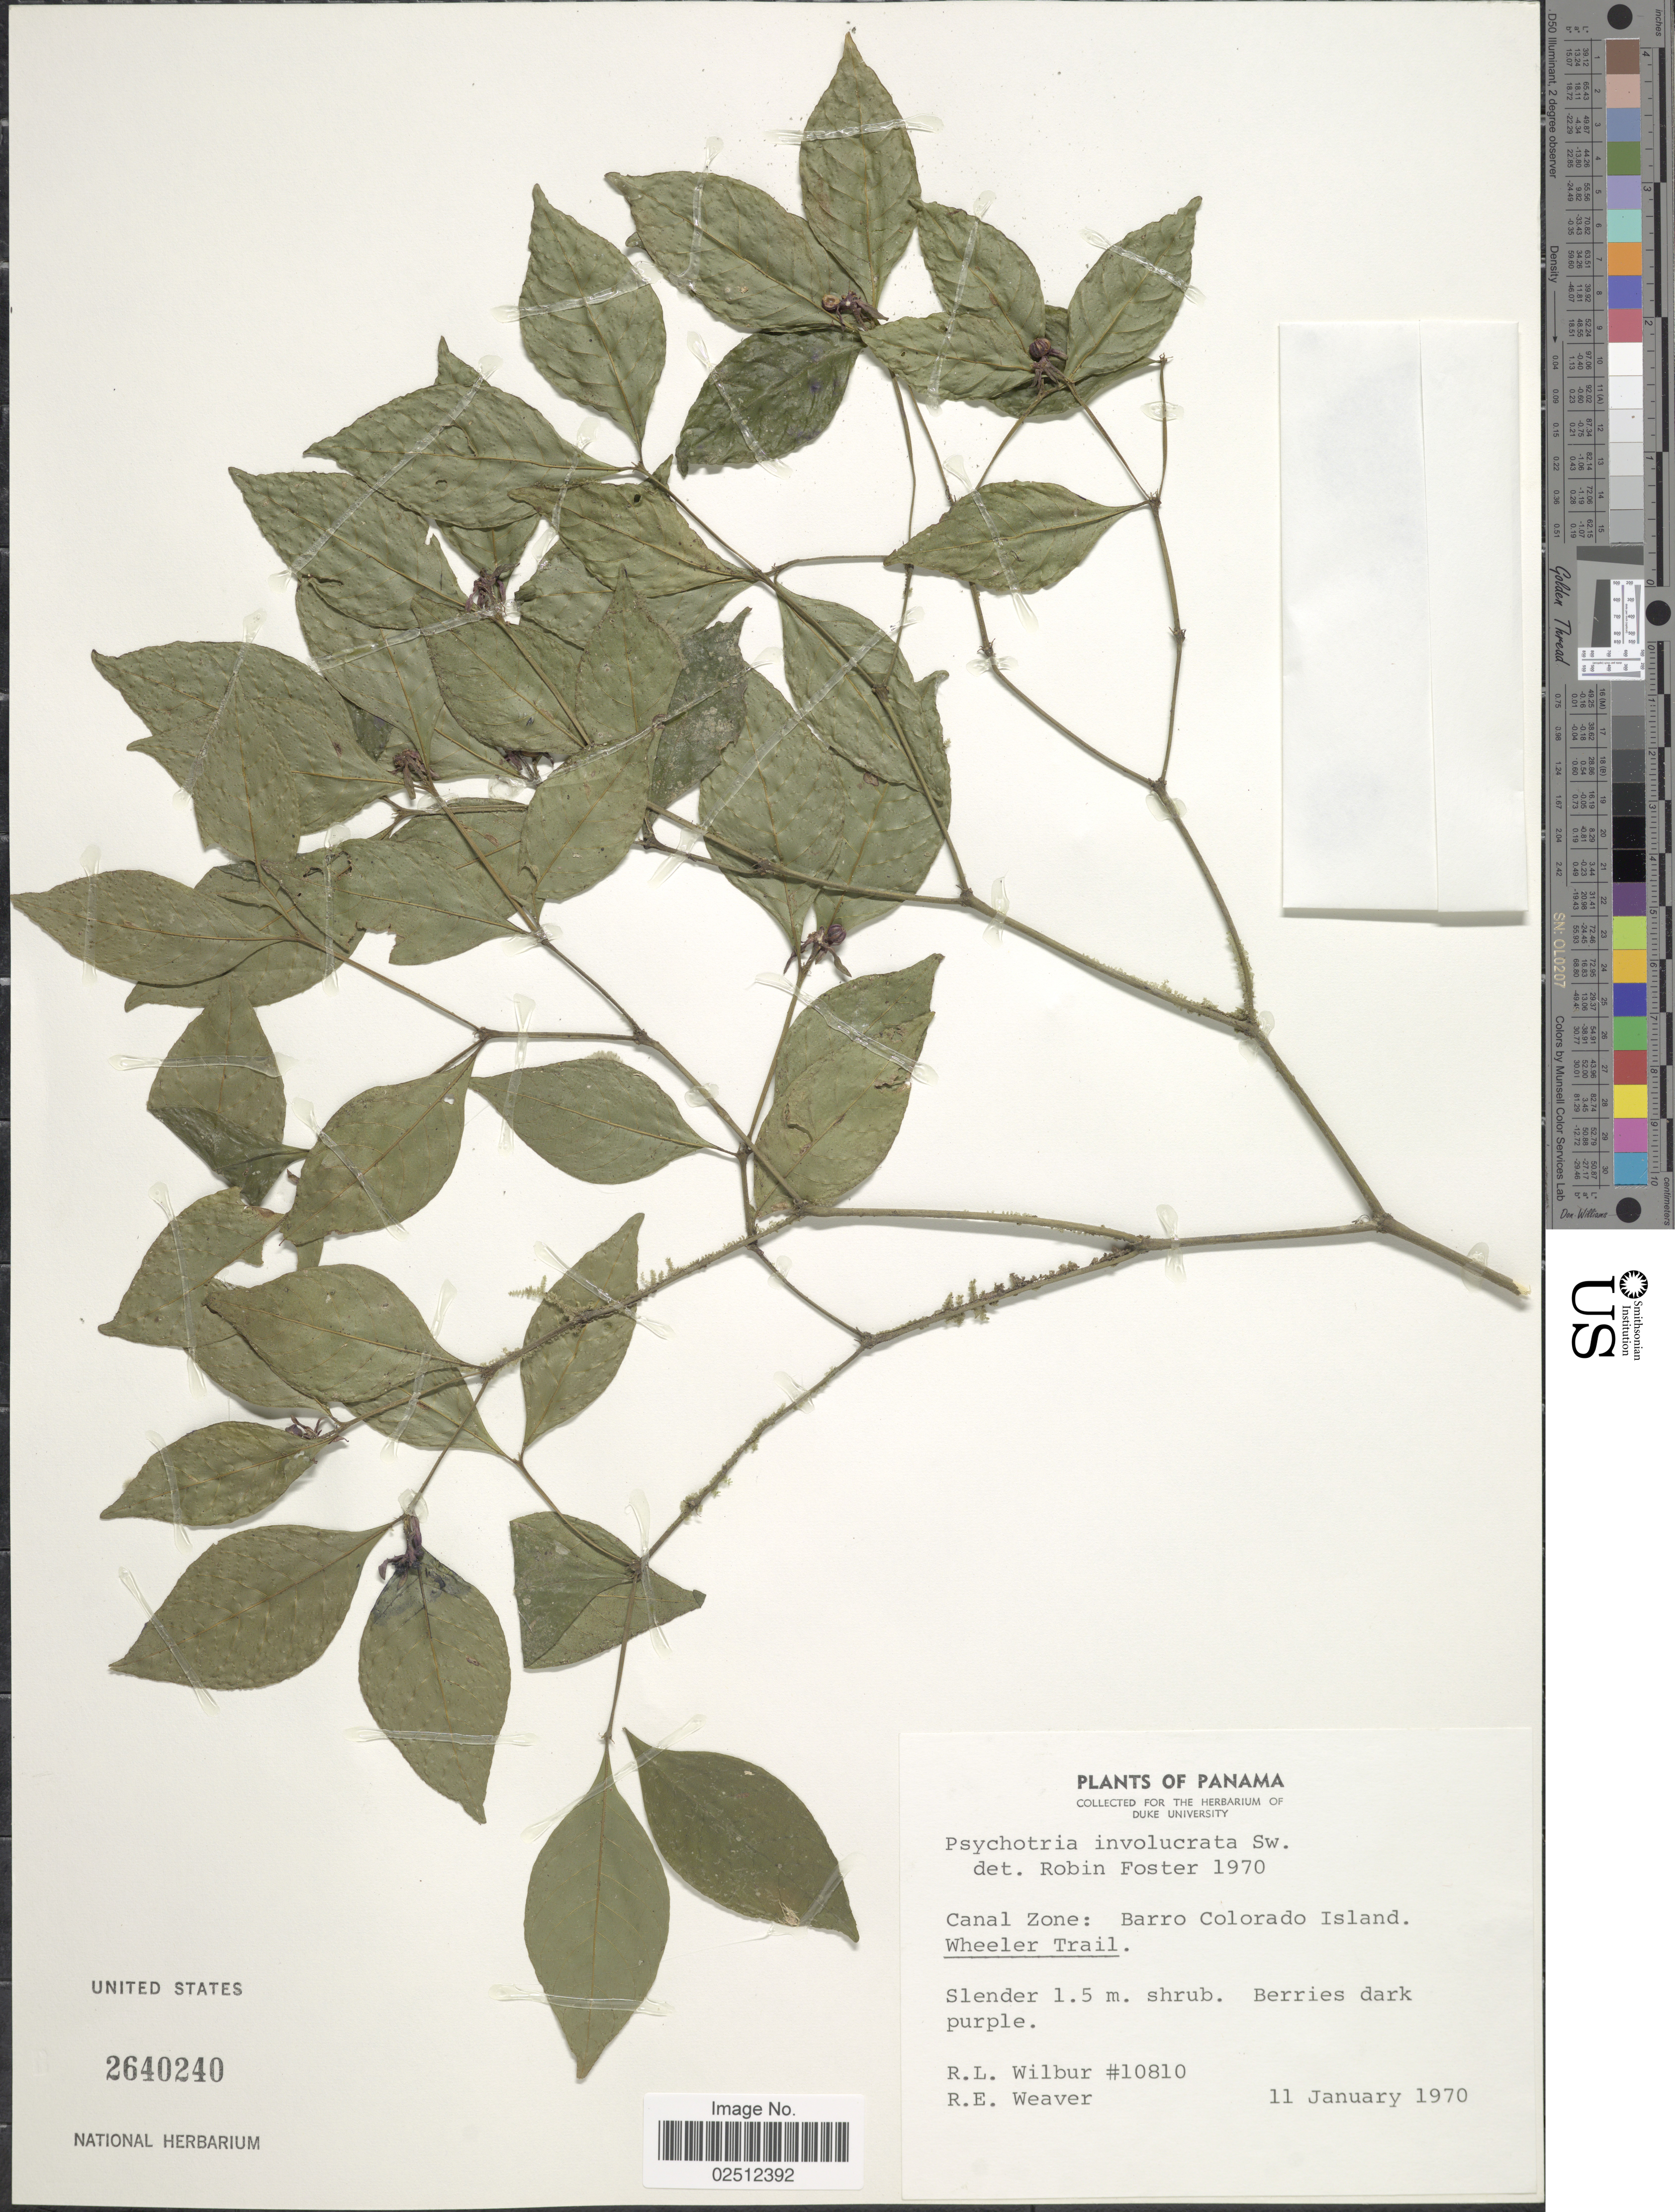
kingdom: Plantae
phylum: Tracheophyta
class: Magnoliopsida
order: Gentianales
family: Rubiaceae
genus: Psychotria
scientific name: Psychotria involucrata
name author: Sw.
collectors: R. L. Wilbur & R. E. Weaver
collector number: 10810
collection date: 1970-01-11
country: Panama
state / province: Panamá Oeste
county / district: Canal Zone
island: Barro Colorado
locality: Canal Zone: Barro Colorado Island, Wheller Trail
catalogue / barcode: US 2640240